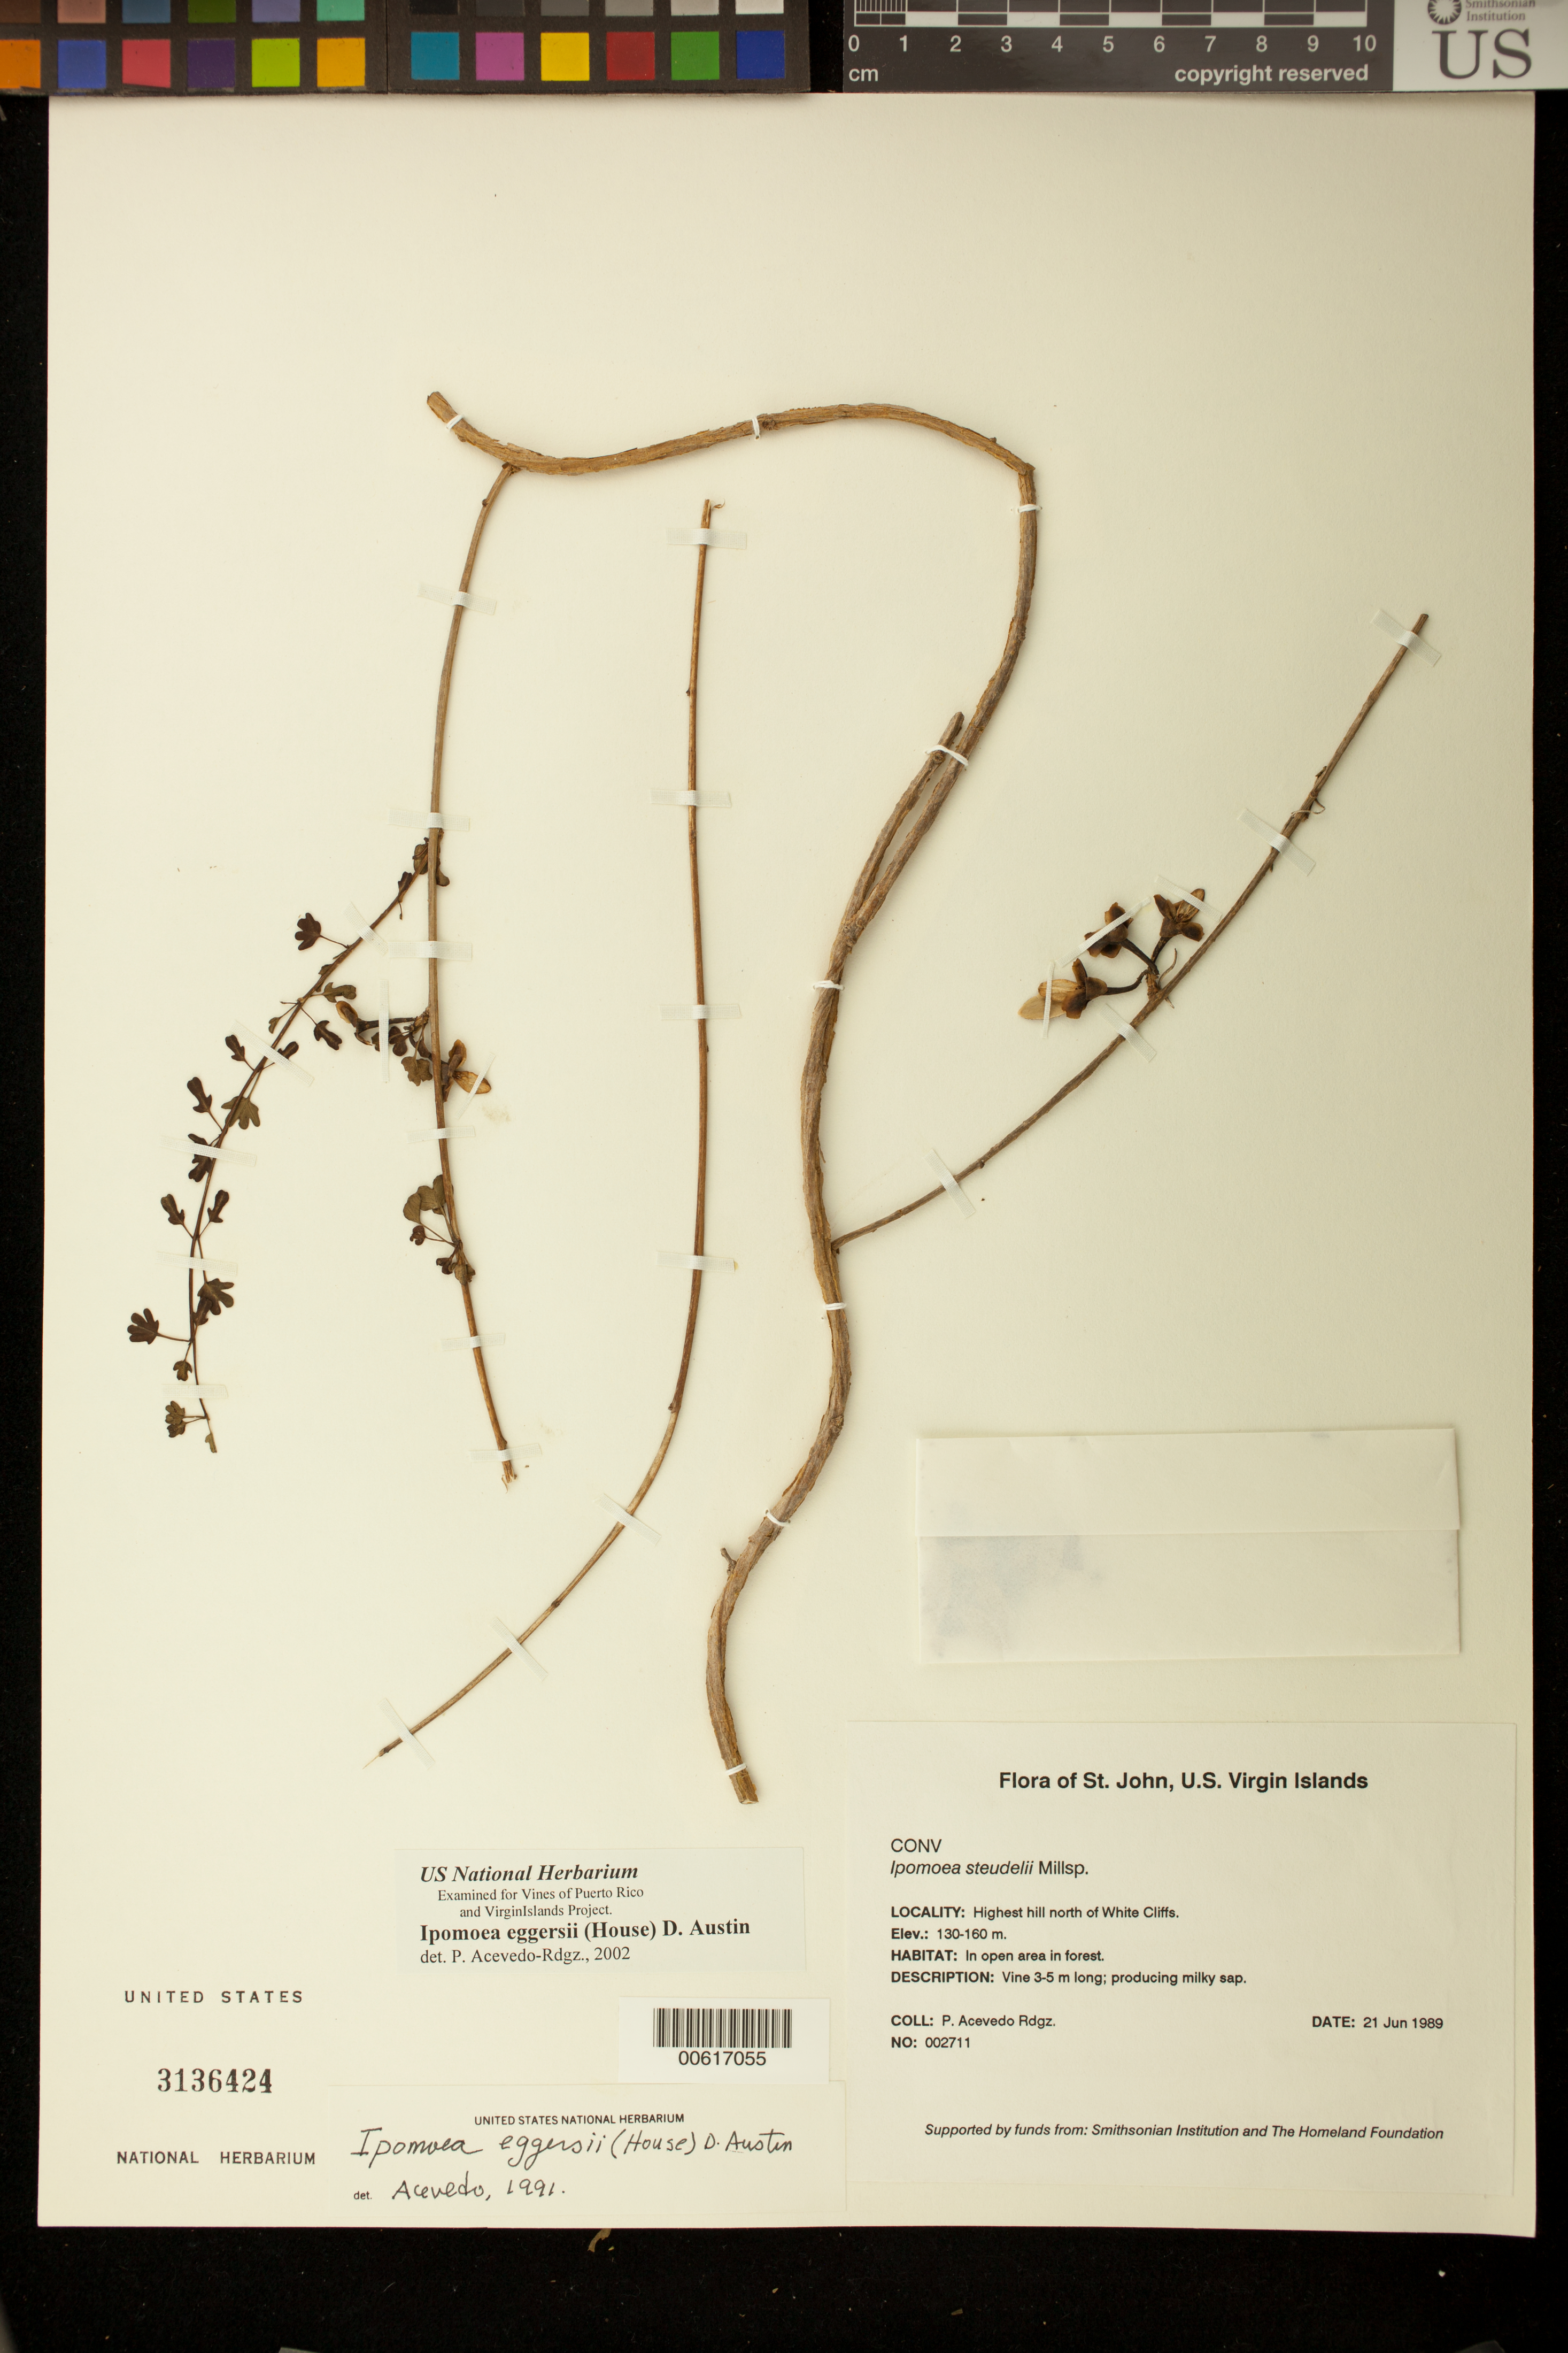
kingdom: Plantae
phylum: Tracheophyta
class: Magnoliopsida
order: Solanales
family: Convolvulaceae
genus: Ipomoea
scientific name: Ipomoea eggersii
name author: (House) D.F. Austin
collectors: P. Acevedo-Rodr.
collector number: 2711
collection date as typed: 21 Jun 1989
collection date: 1989-06-21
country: U.S. Virgin Islands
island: St. John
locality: Reef Bay Quarter, Highest hill north of White Cliffs.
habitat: In open area in forest.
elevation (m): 130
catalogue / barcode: US 3136424